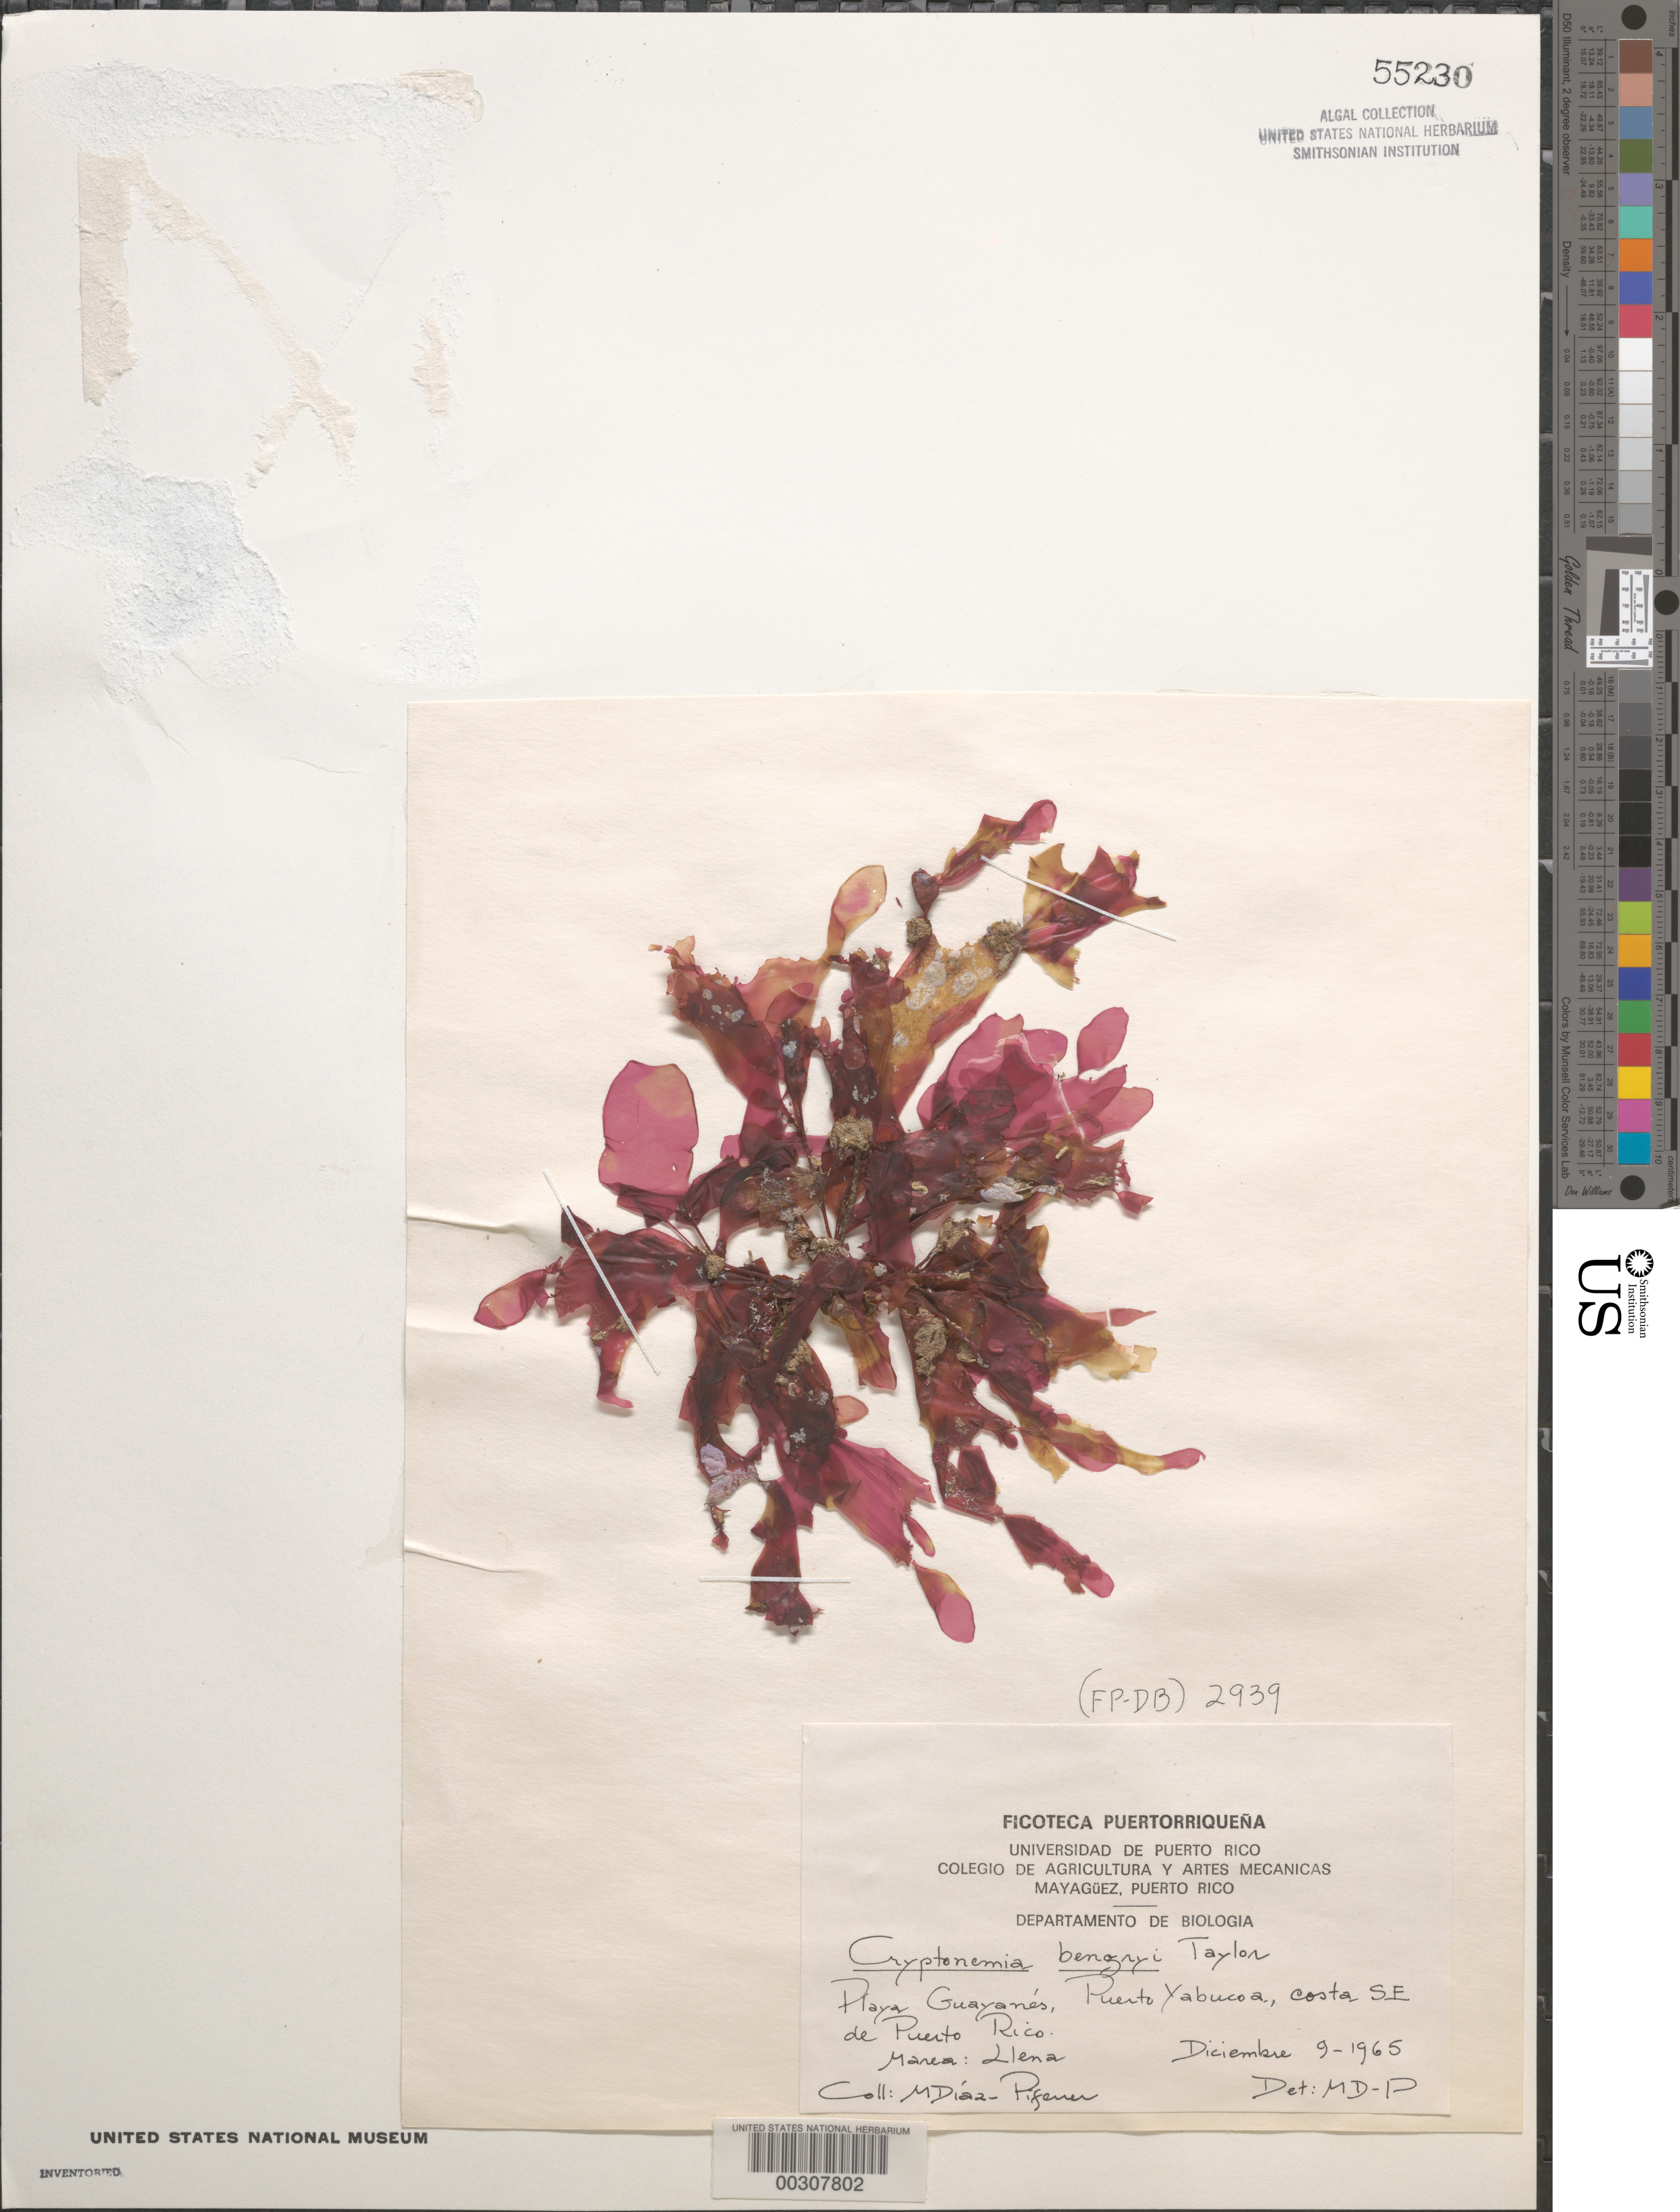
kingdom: Plantae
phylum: Rhodophyta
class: Florideophyceae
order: Halymeniales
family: Halymeniaceae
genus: Cryptonemia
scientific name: Cryptonemia bengryi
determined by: Diaz-Piferrer, M.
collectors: M. Diaz-Piferrer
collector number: (fp-db) 2939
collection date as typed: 09 Dec 1965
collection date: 1965-12-09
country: Puerto Rico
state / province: Yabucoa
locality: Playa Guayanes, Puerto Yabucoa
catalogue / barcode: US 55230